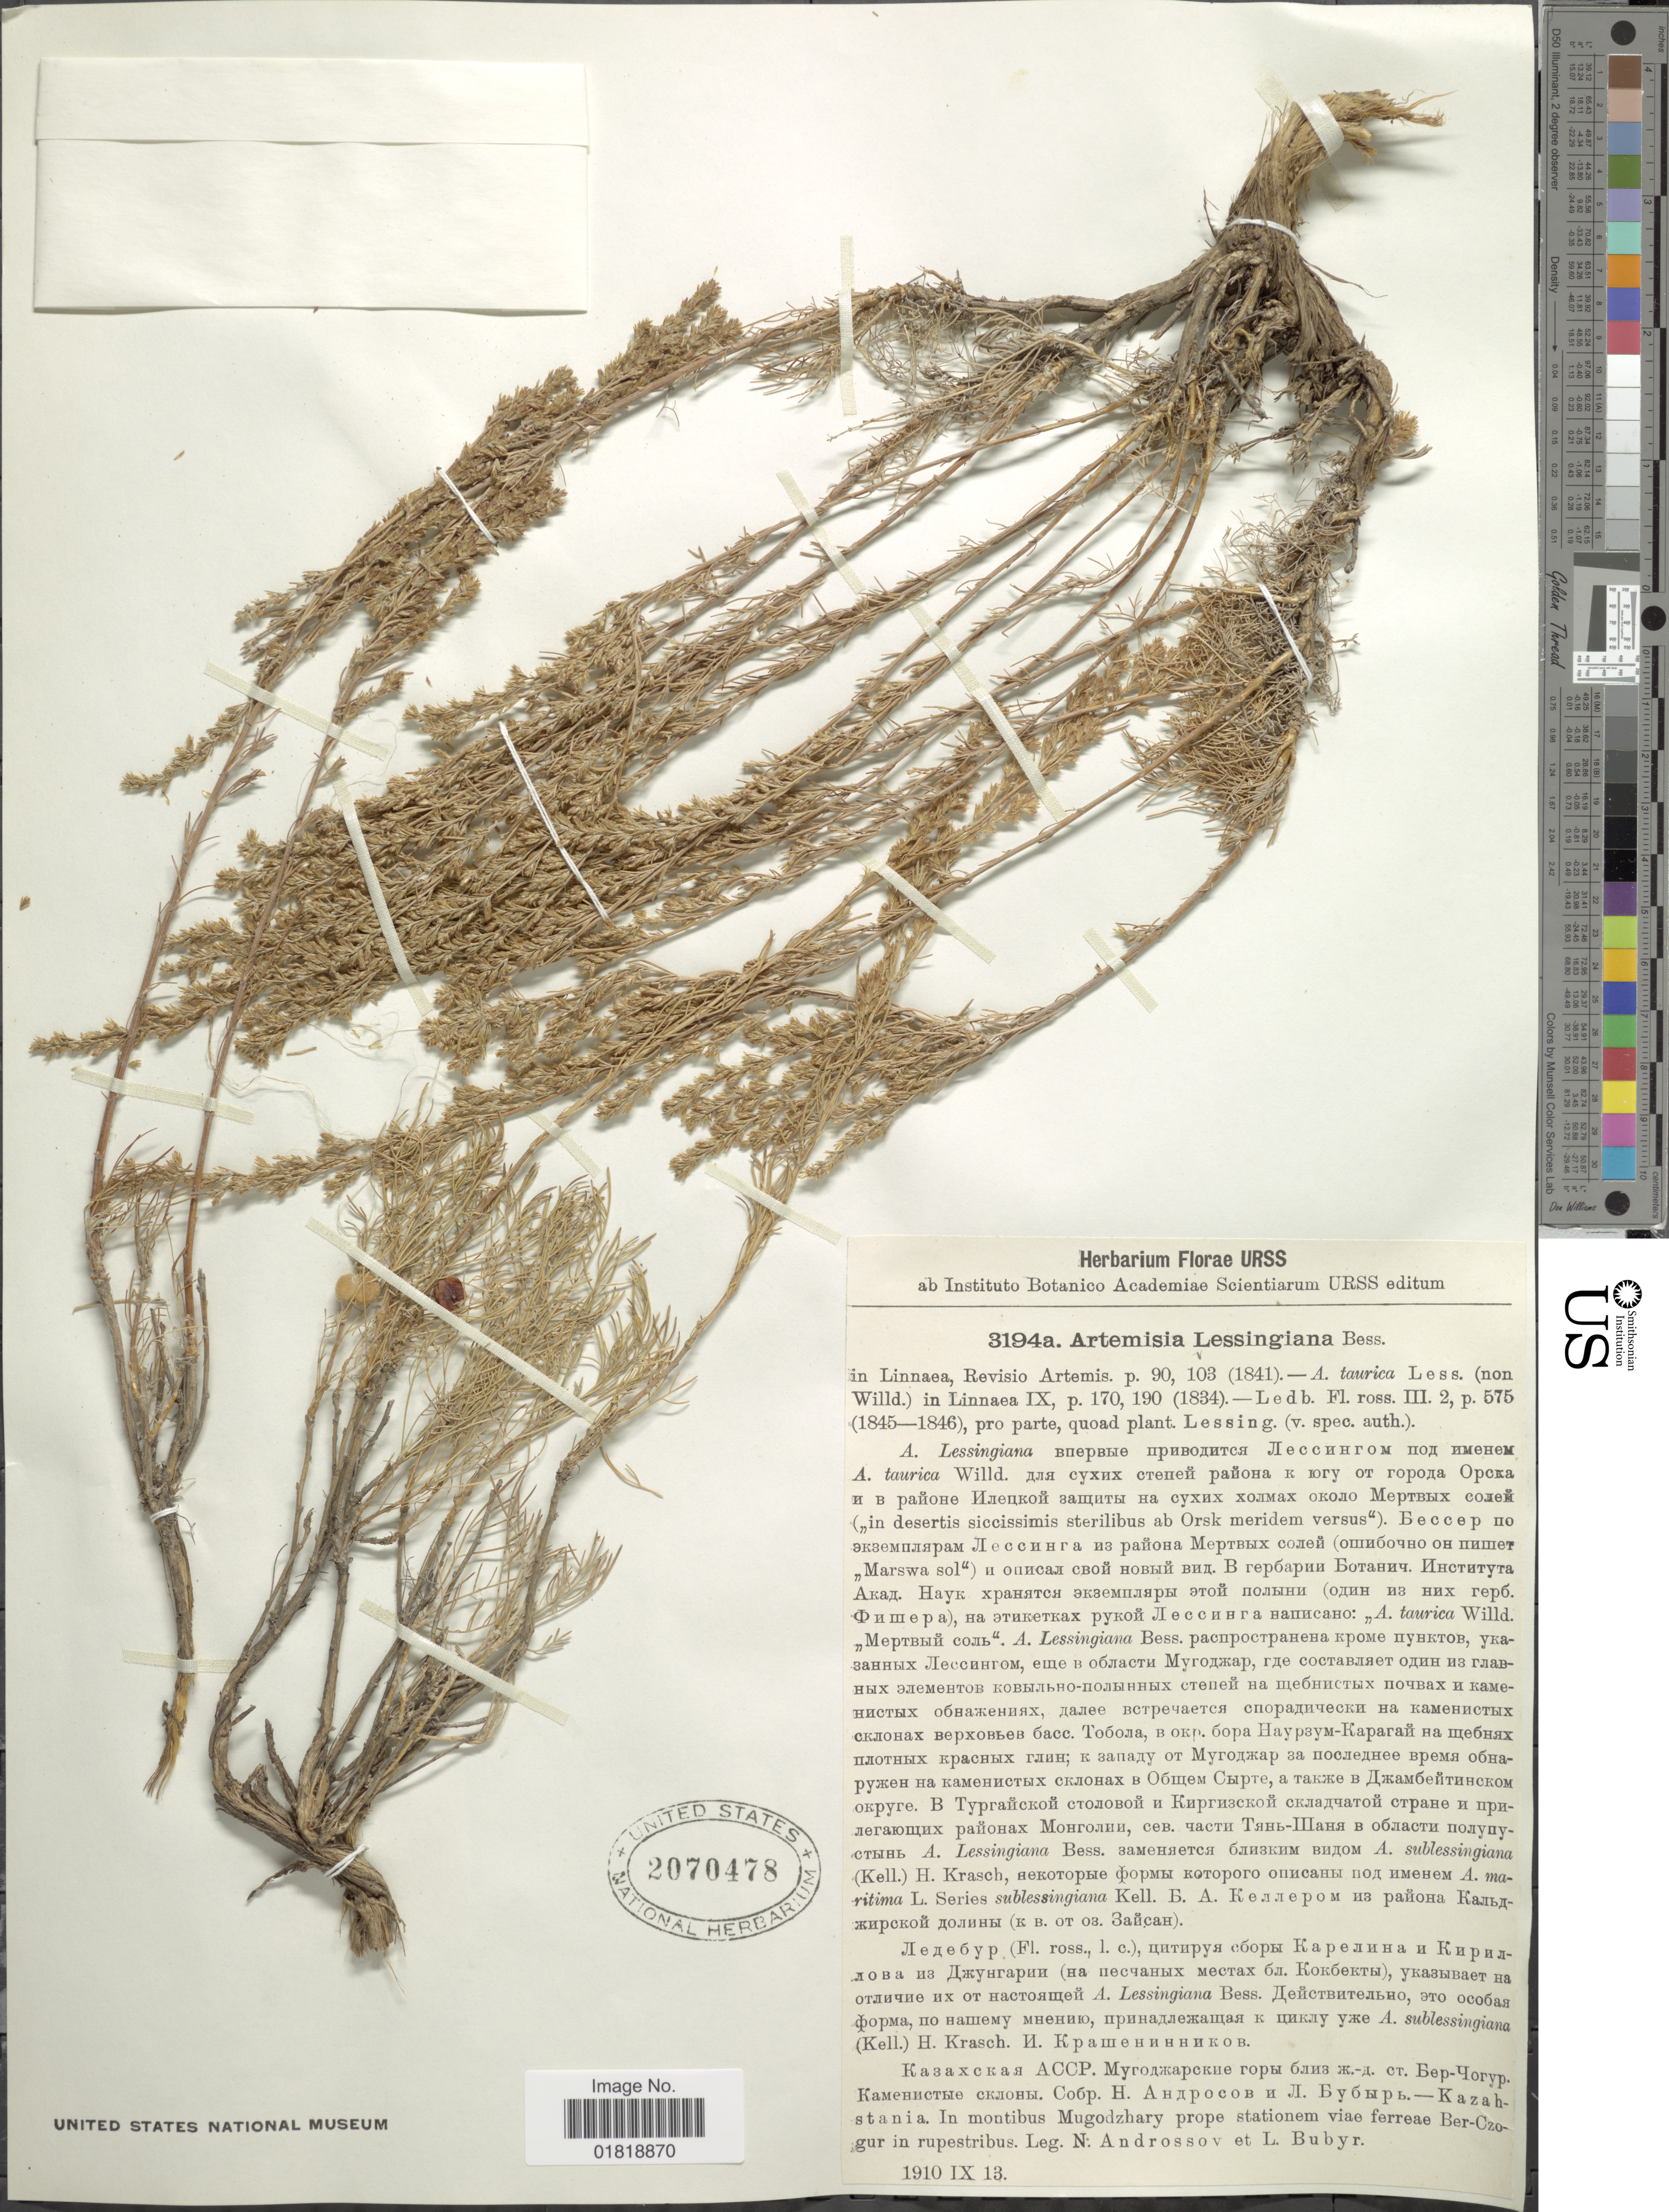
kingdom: Plantae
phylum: Tracheophyta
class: Magnoliopsida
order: Asterales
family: Asteraceae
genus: Artemisia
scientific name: Artemisia lessingiana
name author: Besser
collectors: N. Androssov & L. Bubyr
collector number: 3194a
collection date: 1910-09-13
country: Kazakhstan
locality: Kazahstania, in montibus Mugodzhary prope stationem viae ferreae Ber-Czo-gur in rupestribus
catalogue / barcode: US 2070478